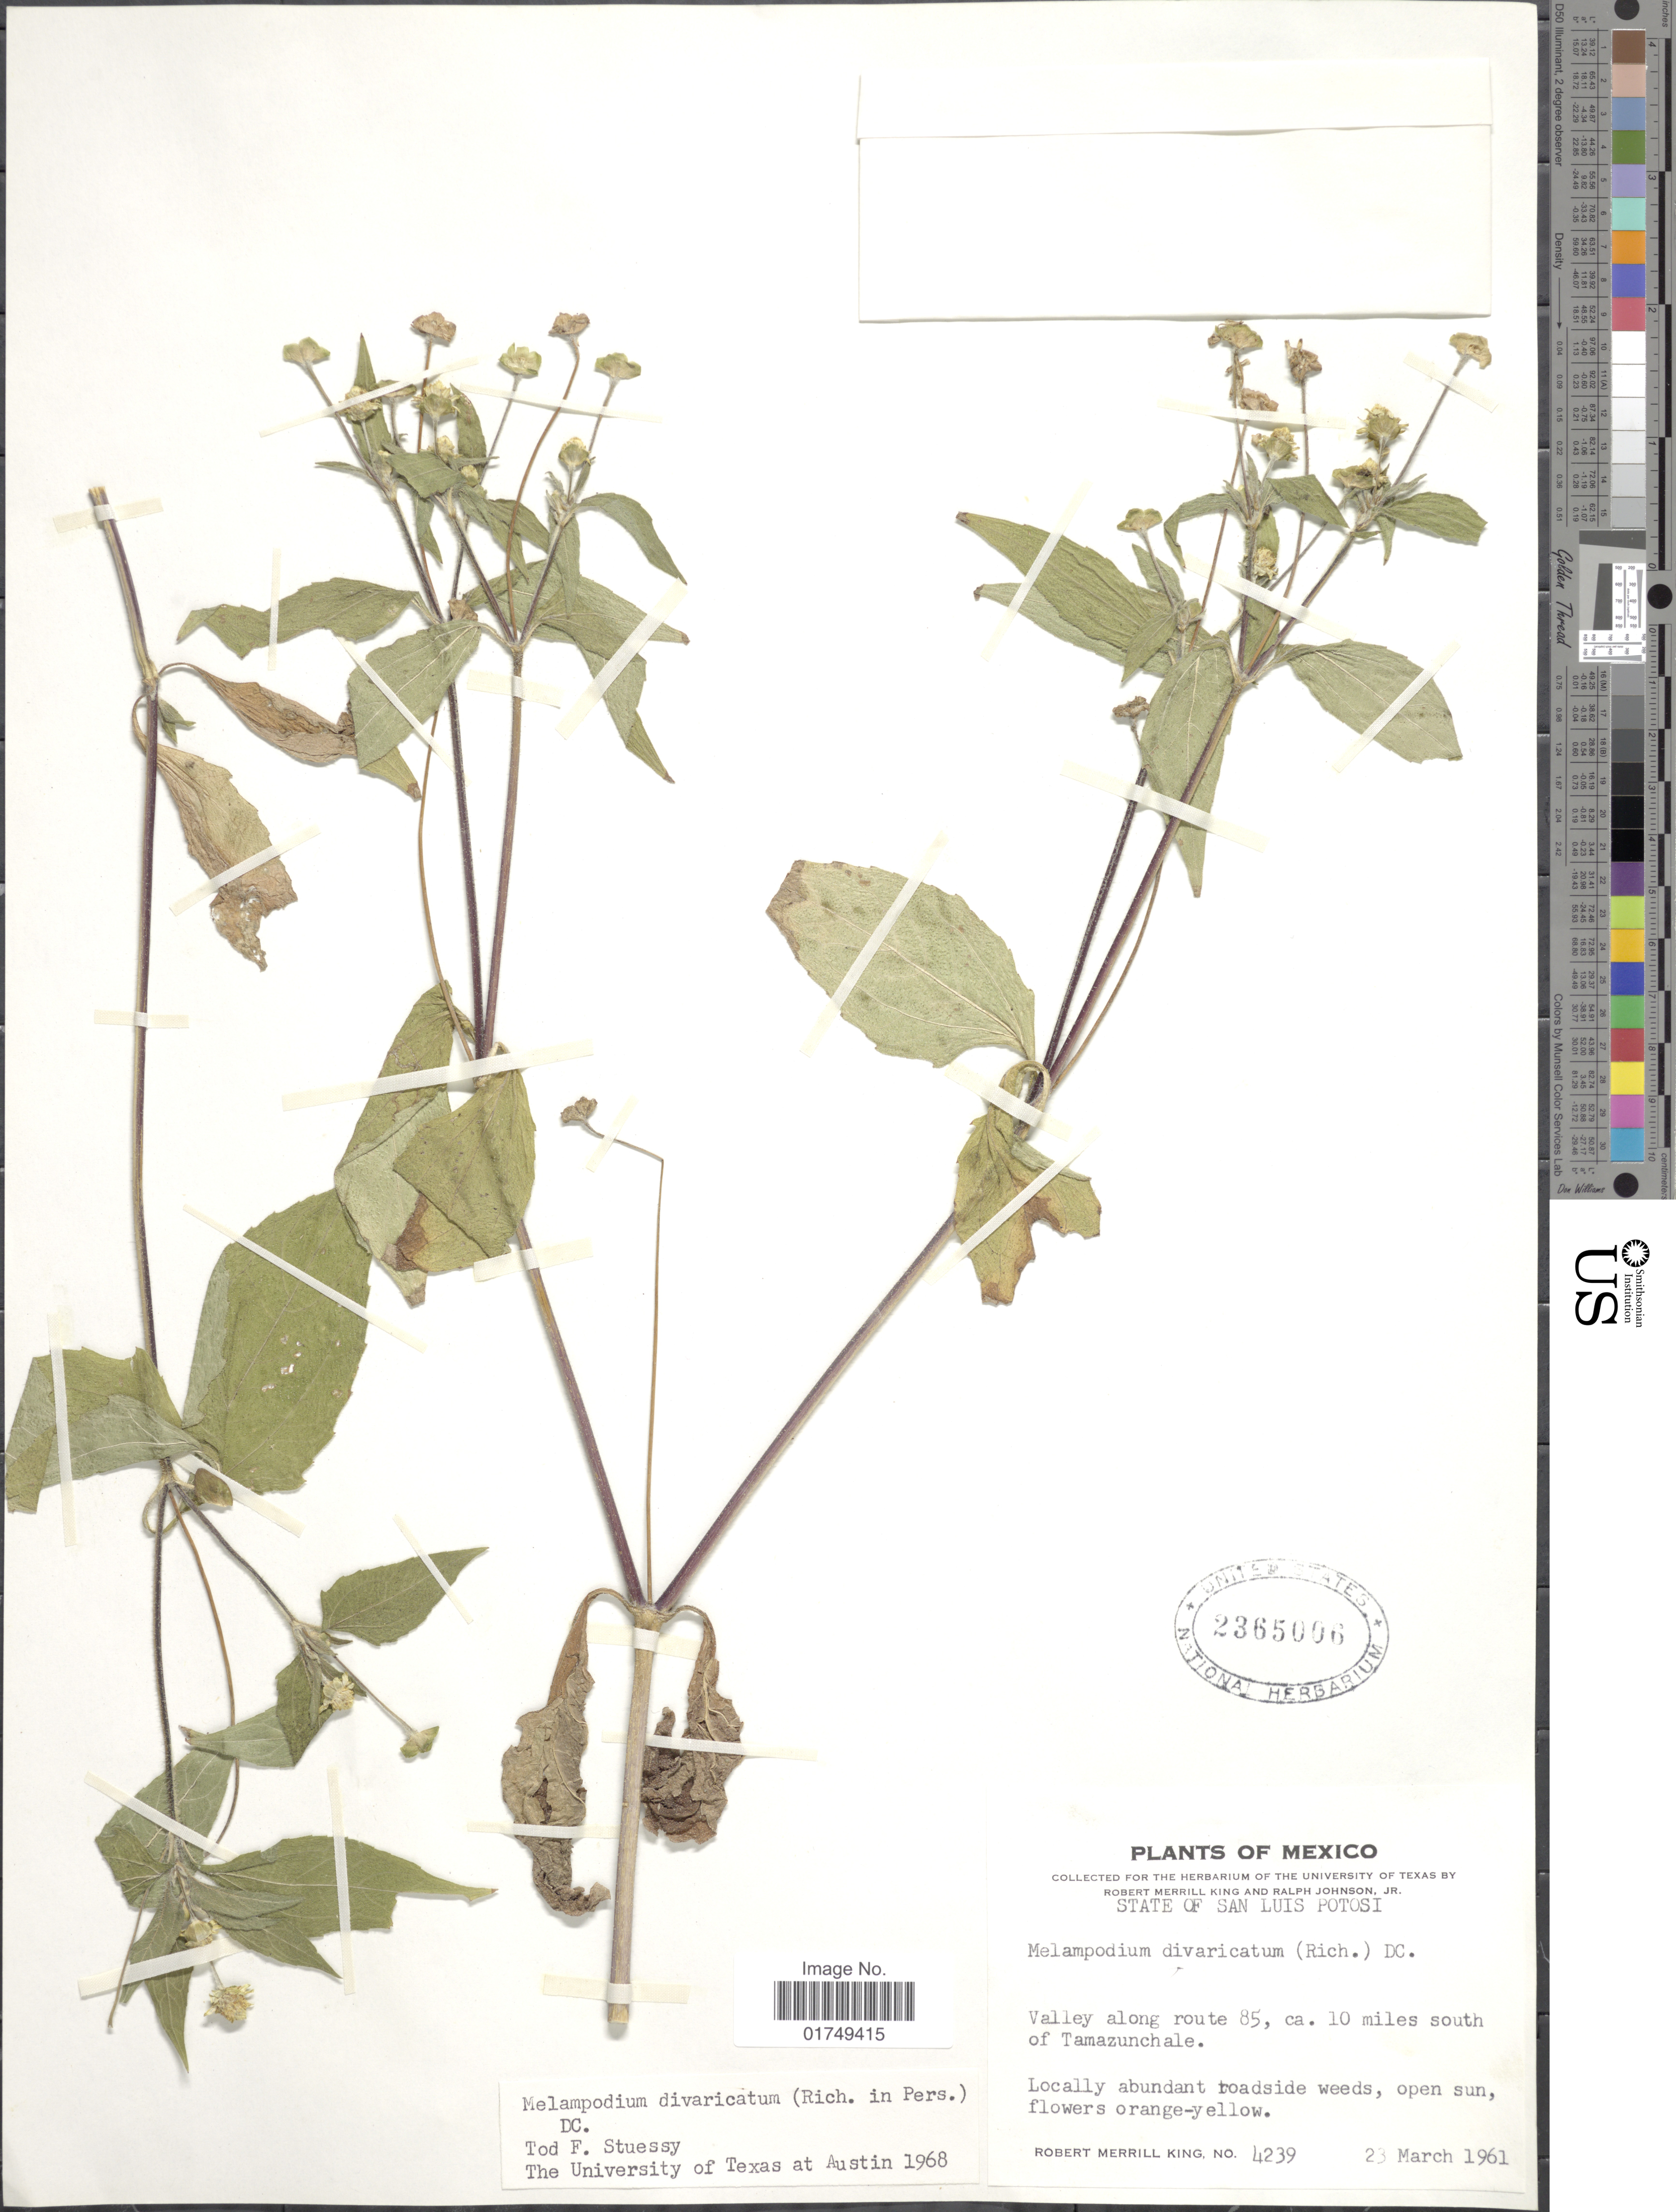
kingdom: Plantae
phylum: Tracheophyta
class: Magnoliopsida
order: Asterales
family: Asteraceae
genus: Melampodium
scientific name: Melampodium divaricatum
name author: (Rich.) DC.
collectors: R. M. King & R. Johnson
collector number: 4239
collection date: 1961-03-23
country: Mexico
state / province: San Luis Potosí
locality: Valey along route 85, ca 10 miles south of Tamazunchale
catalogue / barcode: US 2365006